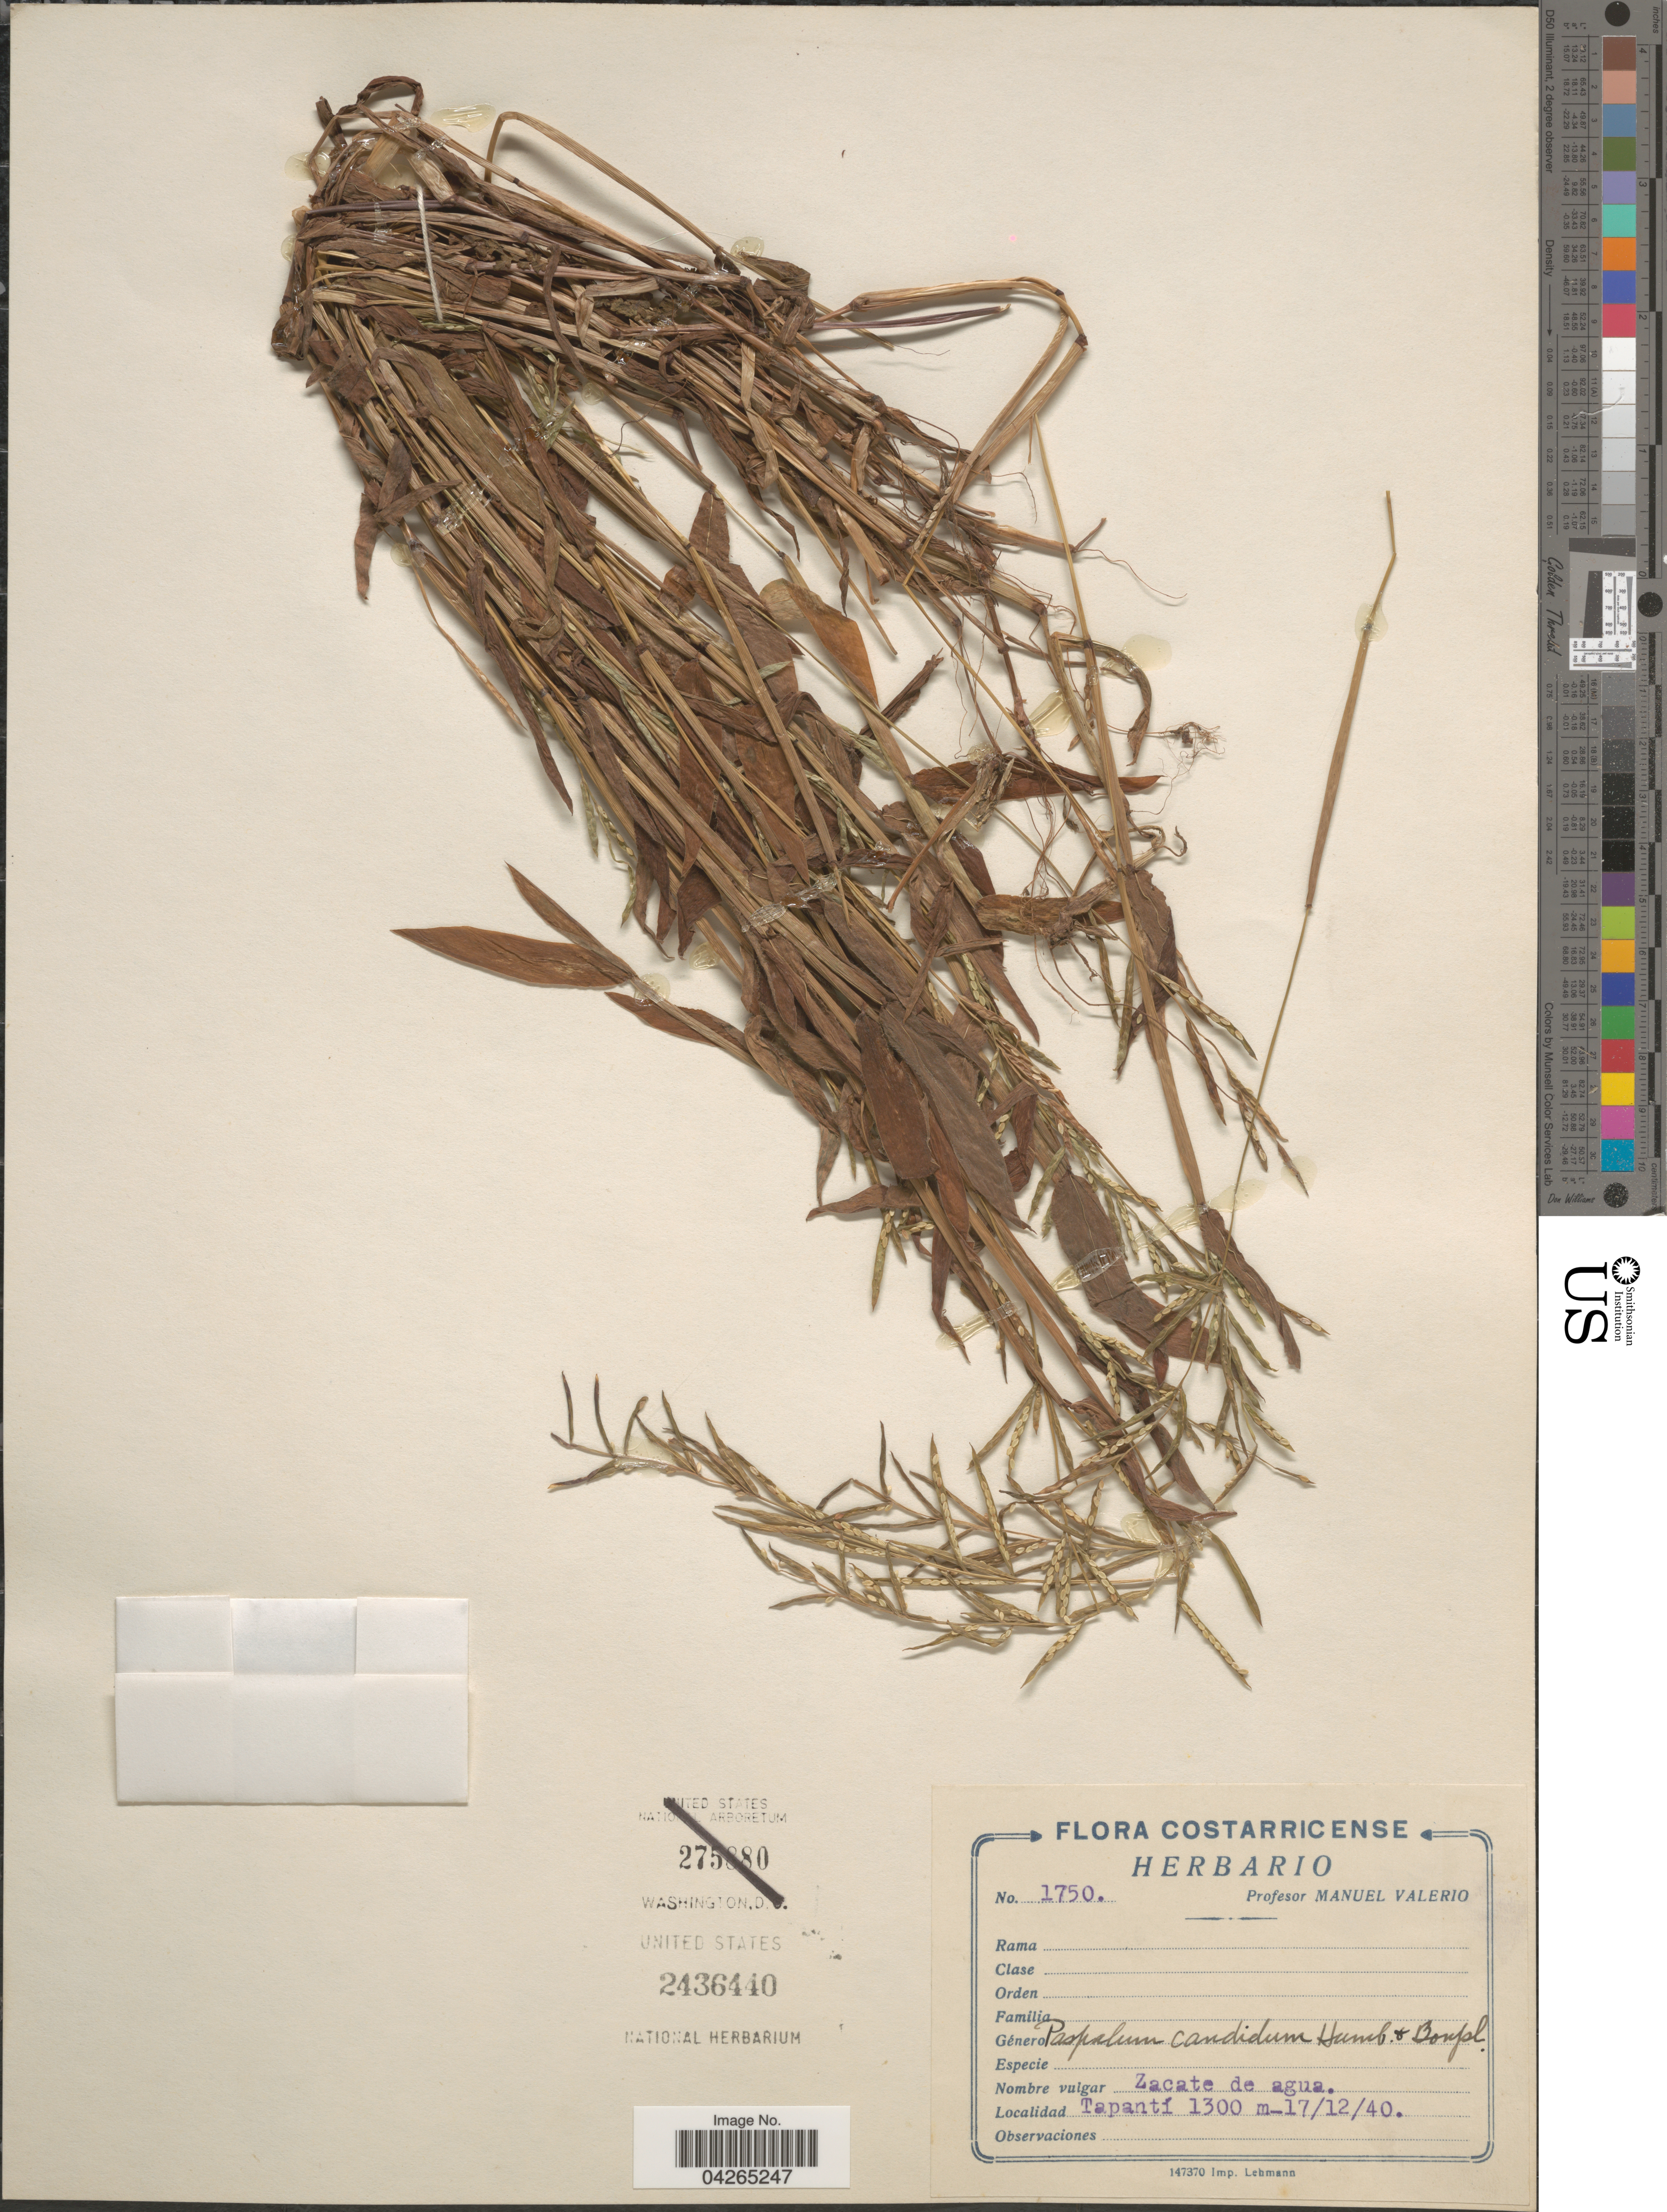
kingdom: Plantae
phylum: Tracheophyta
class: Liliopsida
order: Poales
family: Poaceae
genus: Paspalum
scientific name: Paspalum candidum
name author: (Humb. & Bonpl. ex Fleugge) Kunth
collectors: M. Valerio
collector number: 1750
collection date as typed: Transcribed d/m/y: 17/12/40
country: Costa Rica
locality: Costarricense. Tapantí.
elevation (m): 1300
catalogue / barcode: US 2436440